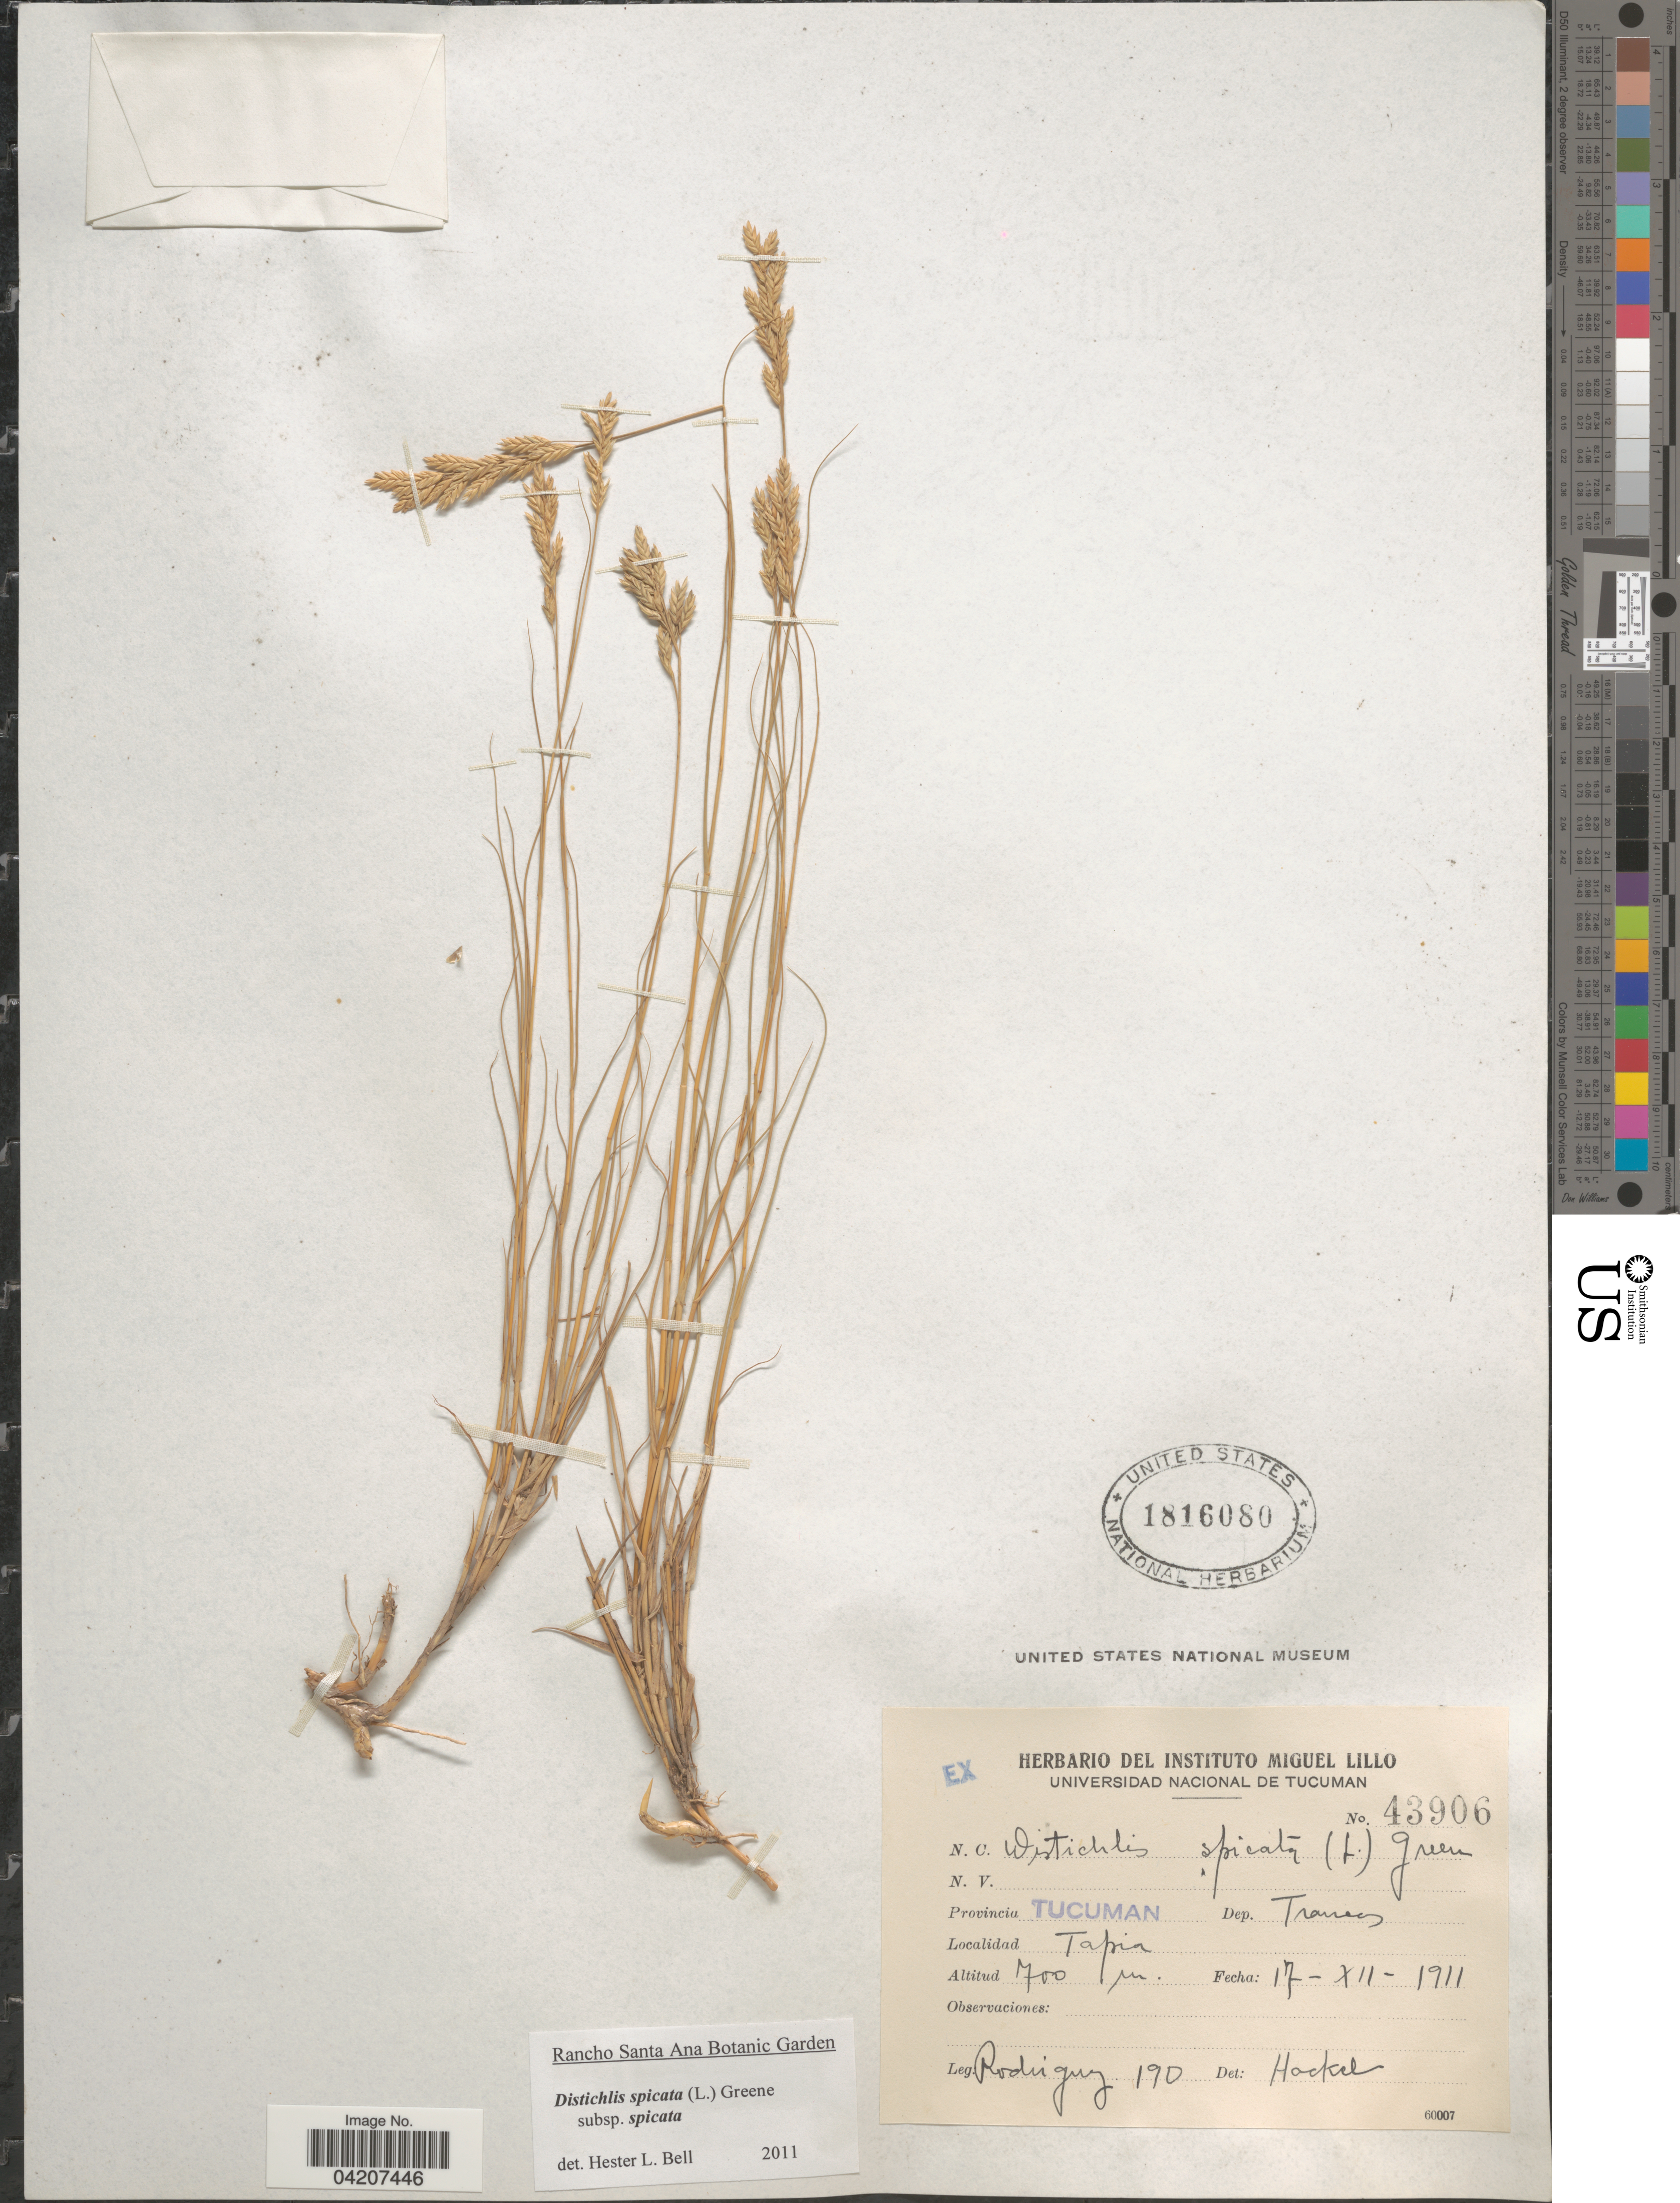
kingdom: Plantae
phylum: Tracheophyta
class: Liliopsida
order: Poales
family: Poaceae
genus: Distichlis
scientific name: Distichlis spicata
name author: (L.) Greene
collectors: Rodriguez, --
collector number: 190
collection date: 1911-12-17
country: Argentina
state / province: Tucuman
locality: Dep. Trancas. Tapia.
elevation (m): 700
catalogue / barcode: US 1816080